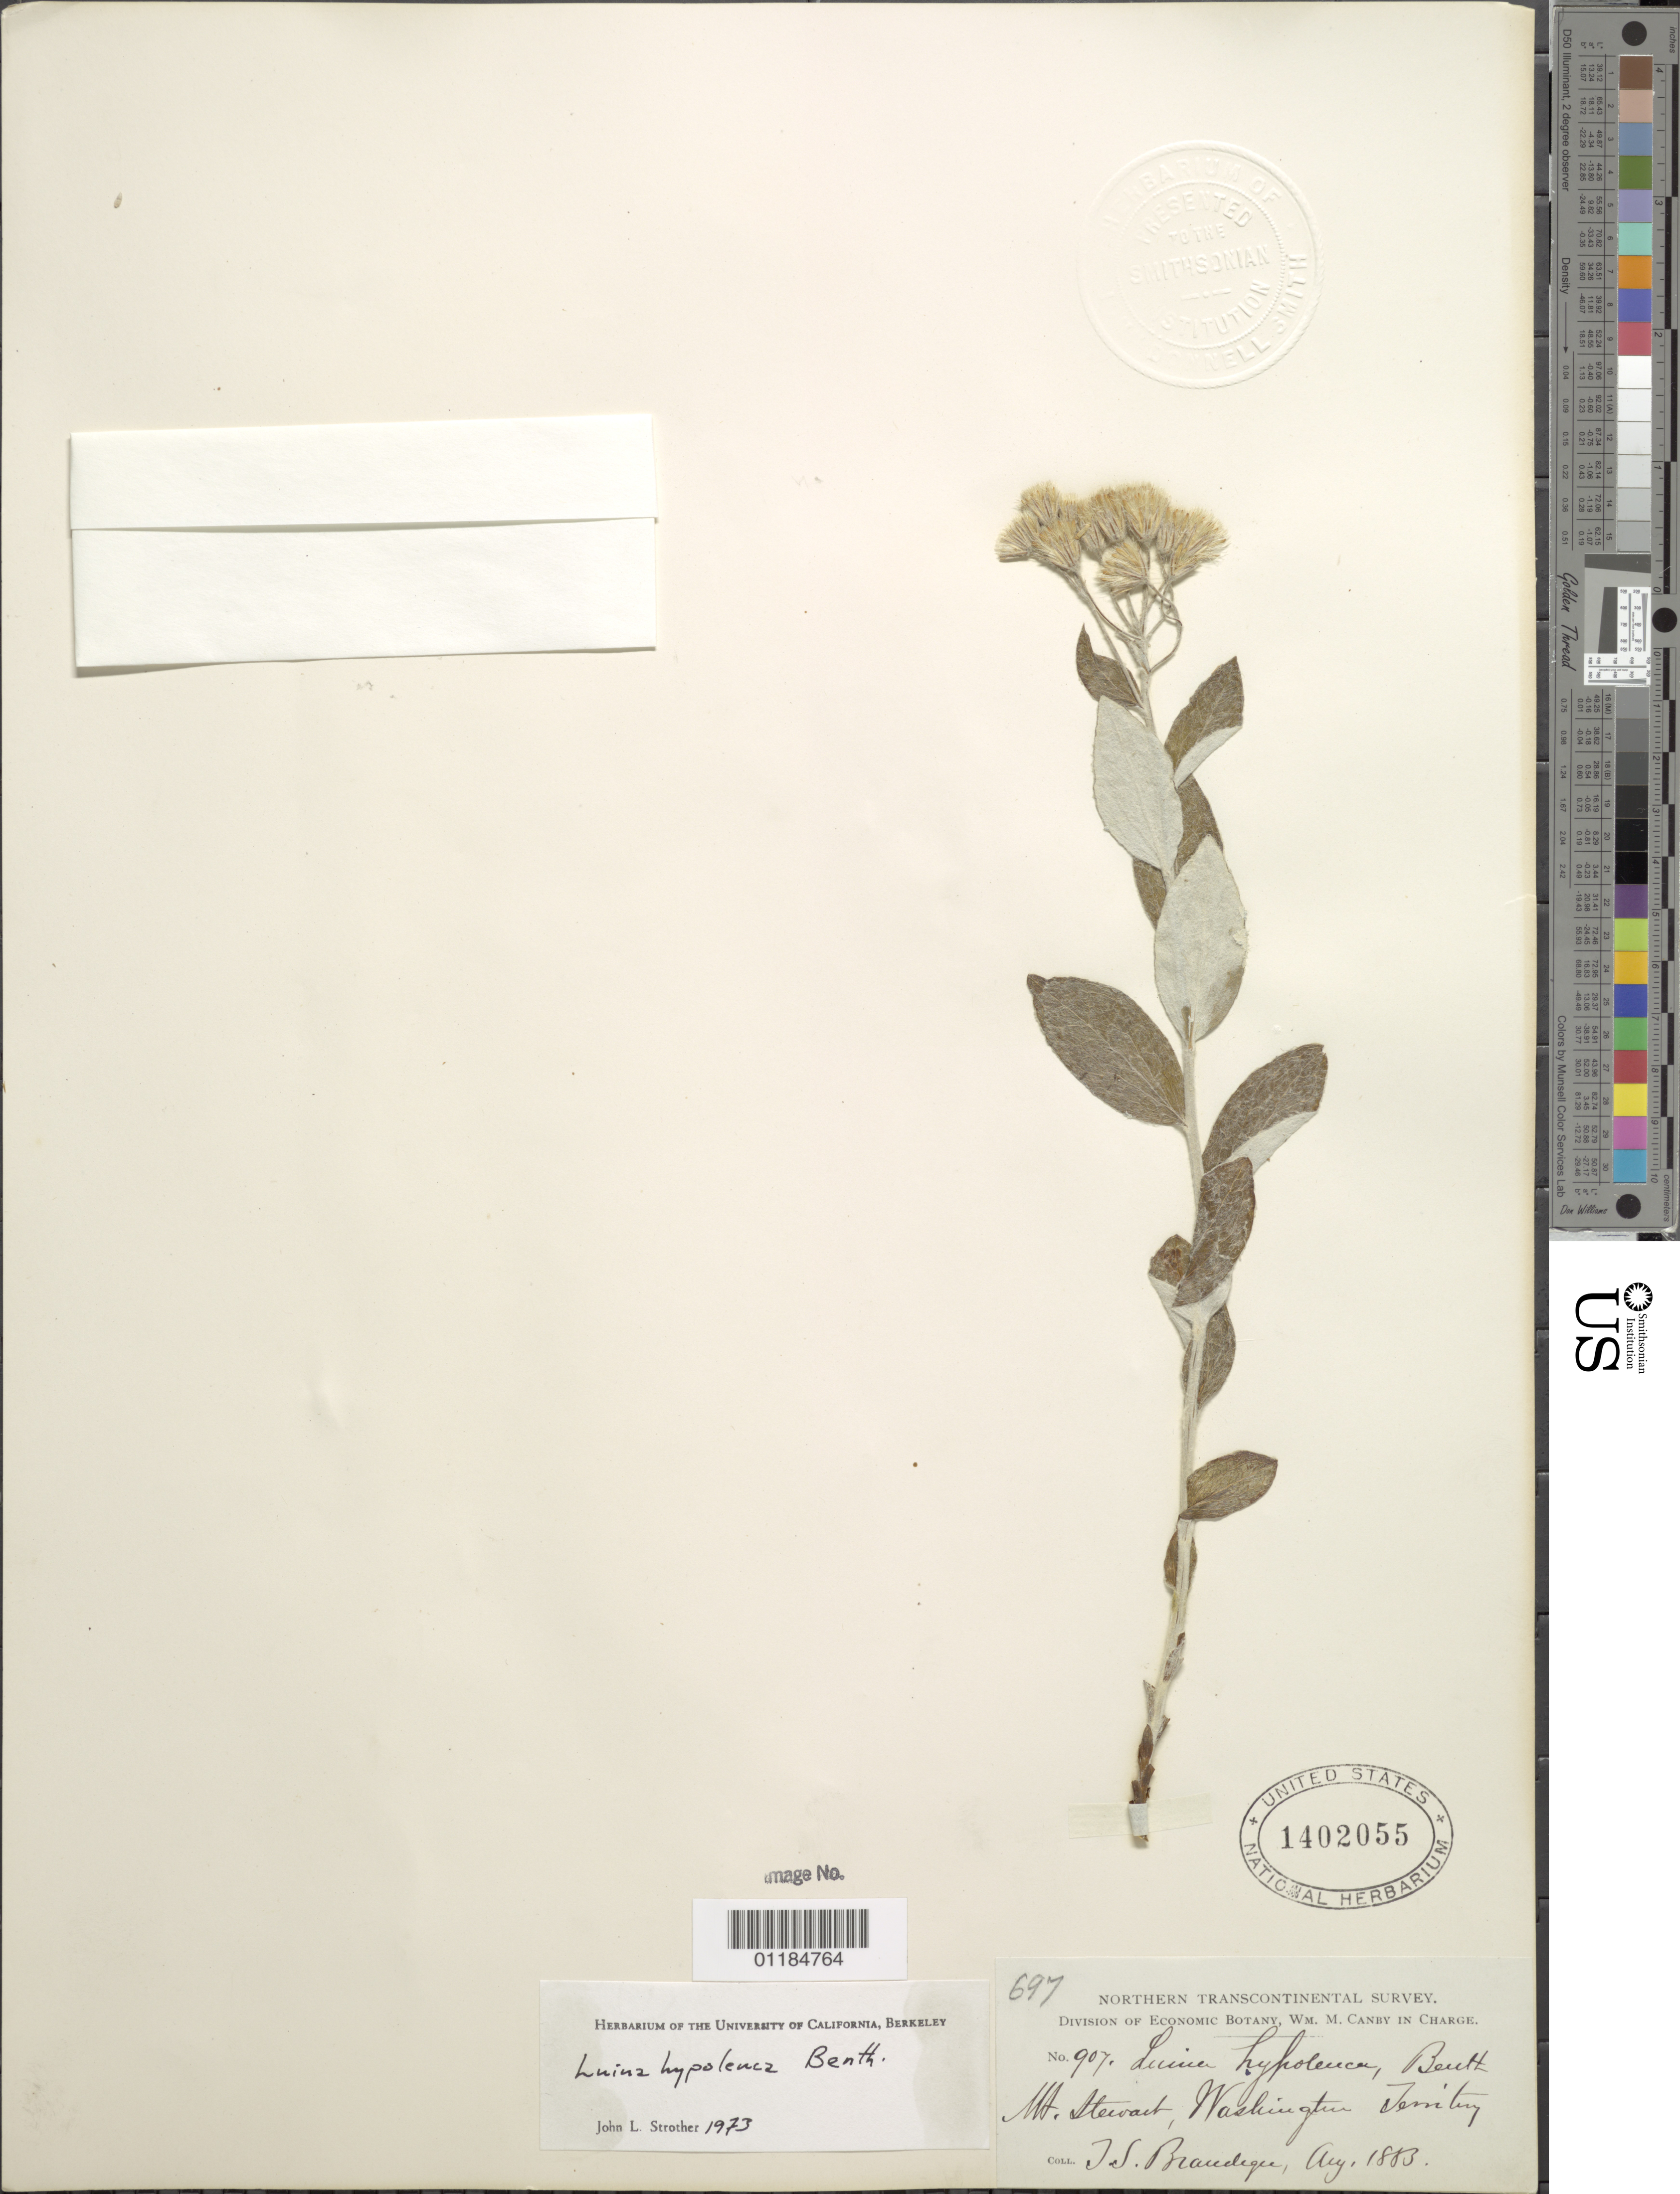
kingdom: Plantae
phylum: Tracheophyta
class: Magnoliopsida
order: Asterales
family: Asteraceae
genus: Luina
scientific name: Luina hypoleuca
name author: Benth.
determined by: Strother, J. L., (UC), University of California Berkeley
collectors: J. S. Brandegee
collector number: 907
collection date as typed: Aug. 1883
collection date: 1883-08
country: United States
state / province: Washington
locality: Alpine, Mt. Stewart.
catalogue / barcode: US 1402055